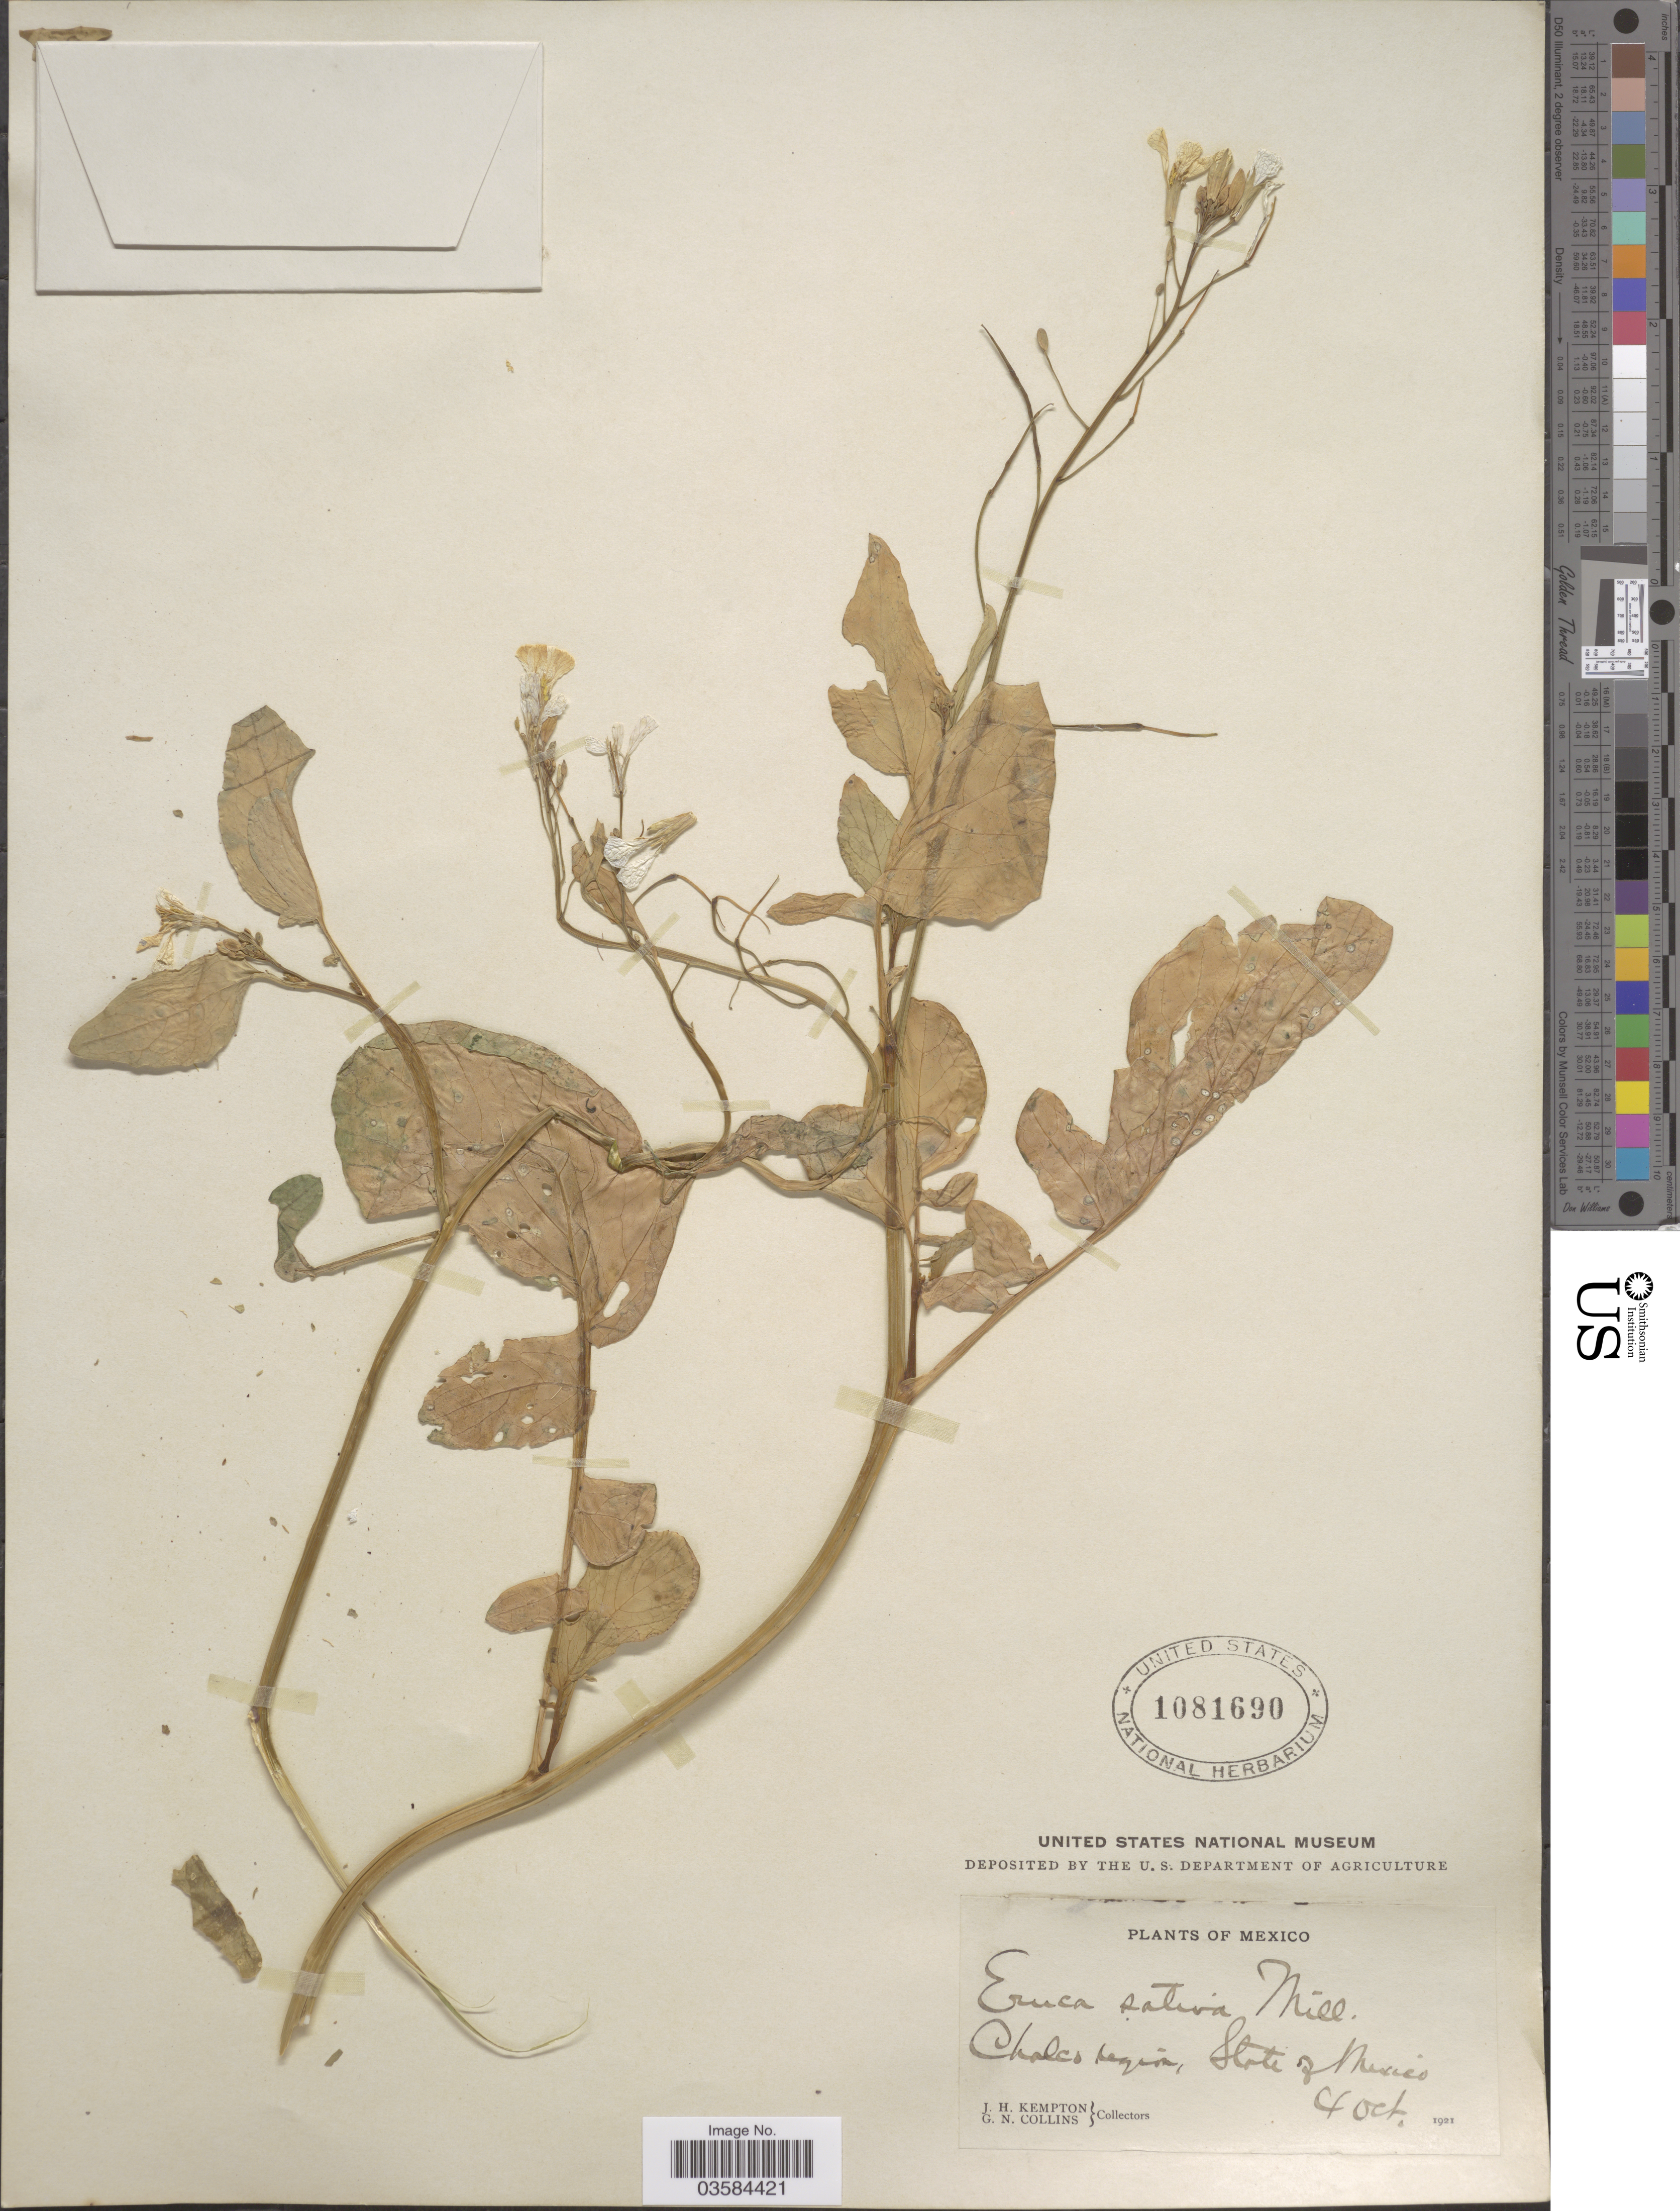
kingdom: Plantae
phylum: Tracheophyta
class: Magnoliopsida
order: Brassicales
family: Brassicaceae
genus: Eruca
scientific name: Eruca vesicaria subsp. sativa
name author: (Mill.) Thell.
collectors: J. H. Kempton & G. Collins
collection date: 1921-10-04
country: Mexico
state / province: México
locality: Chalco region.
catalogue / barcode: US 1081690